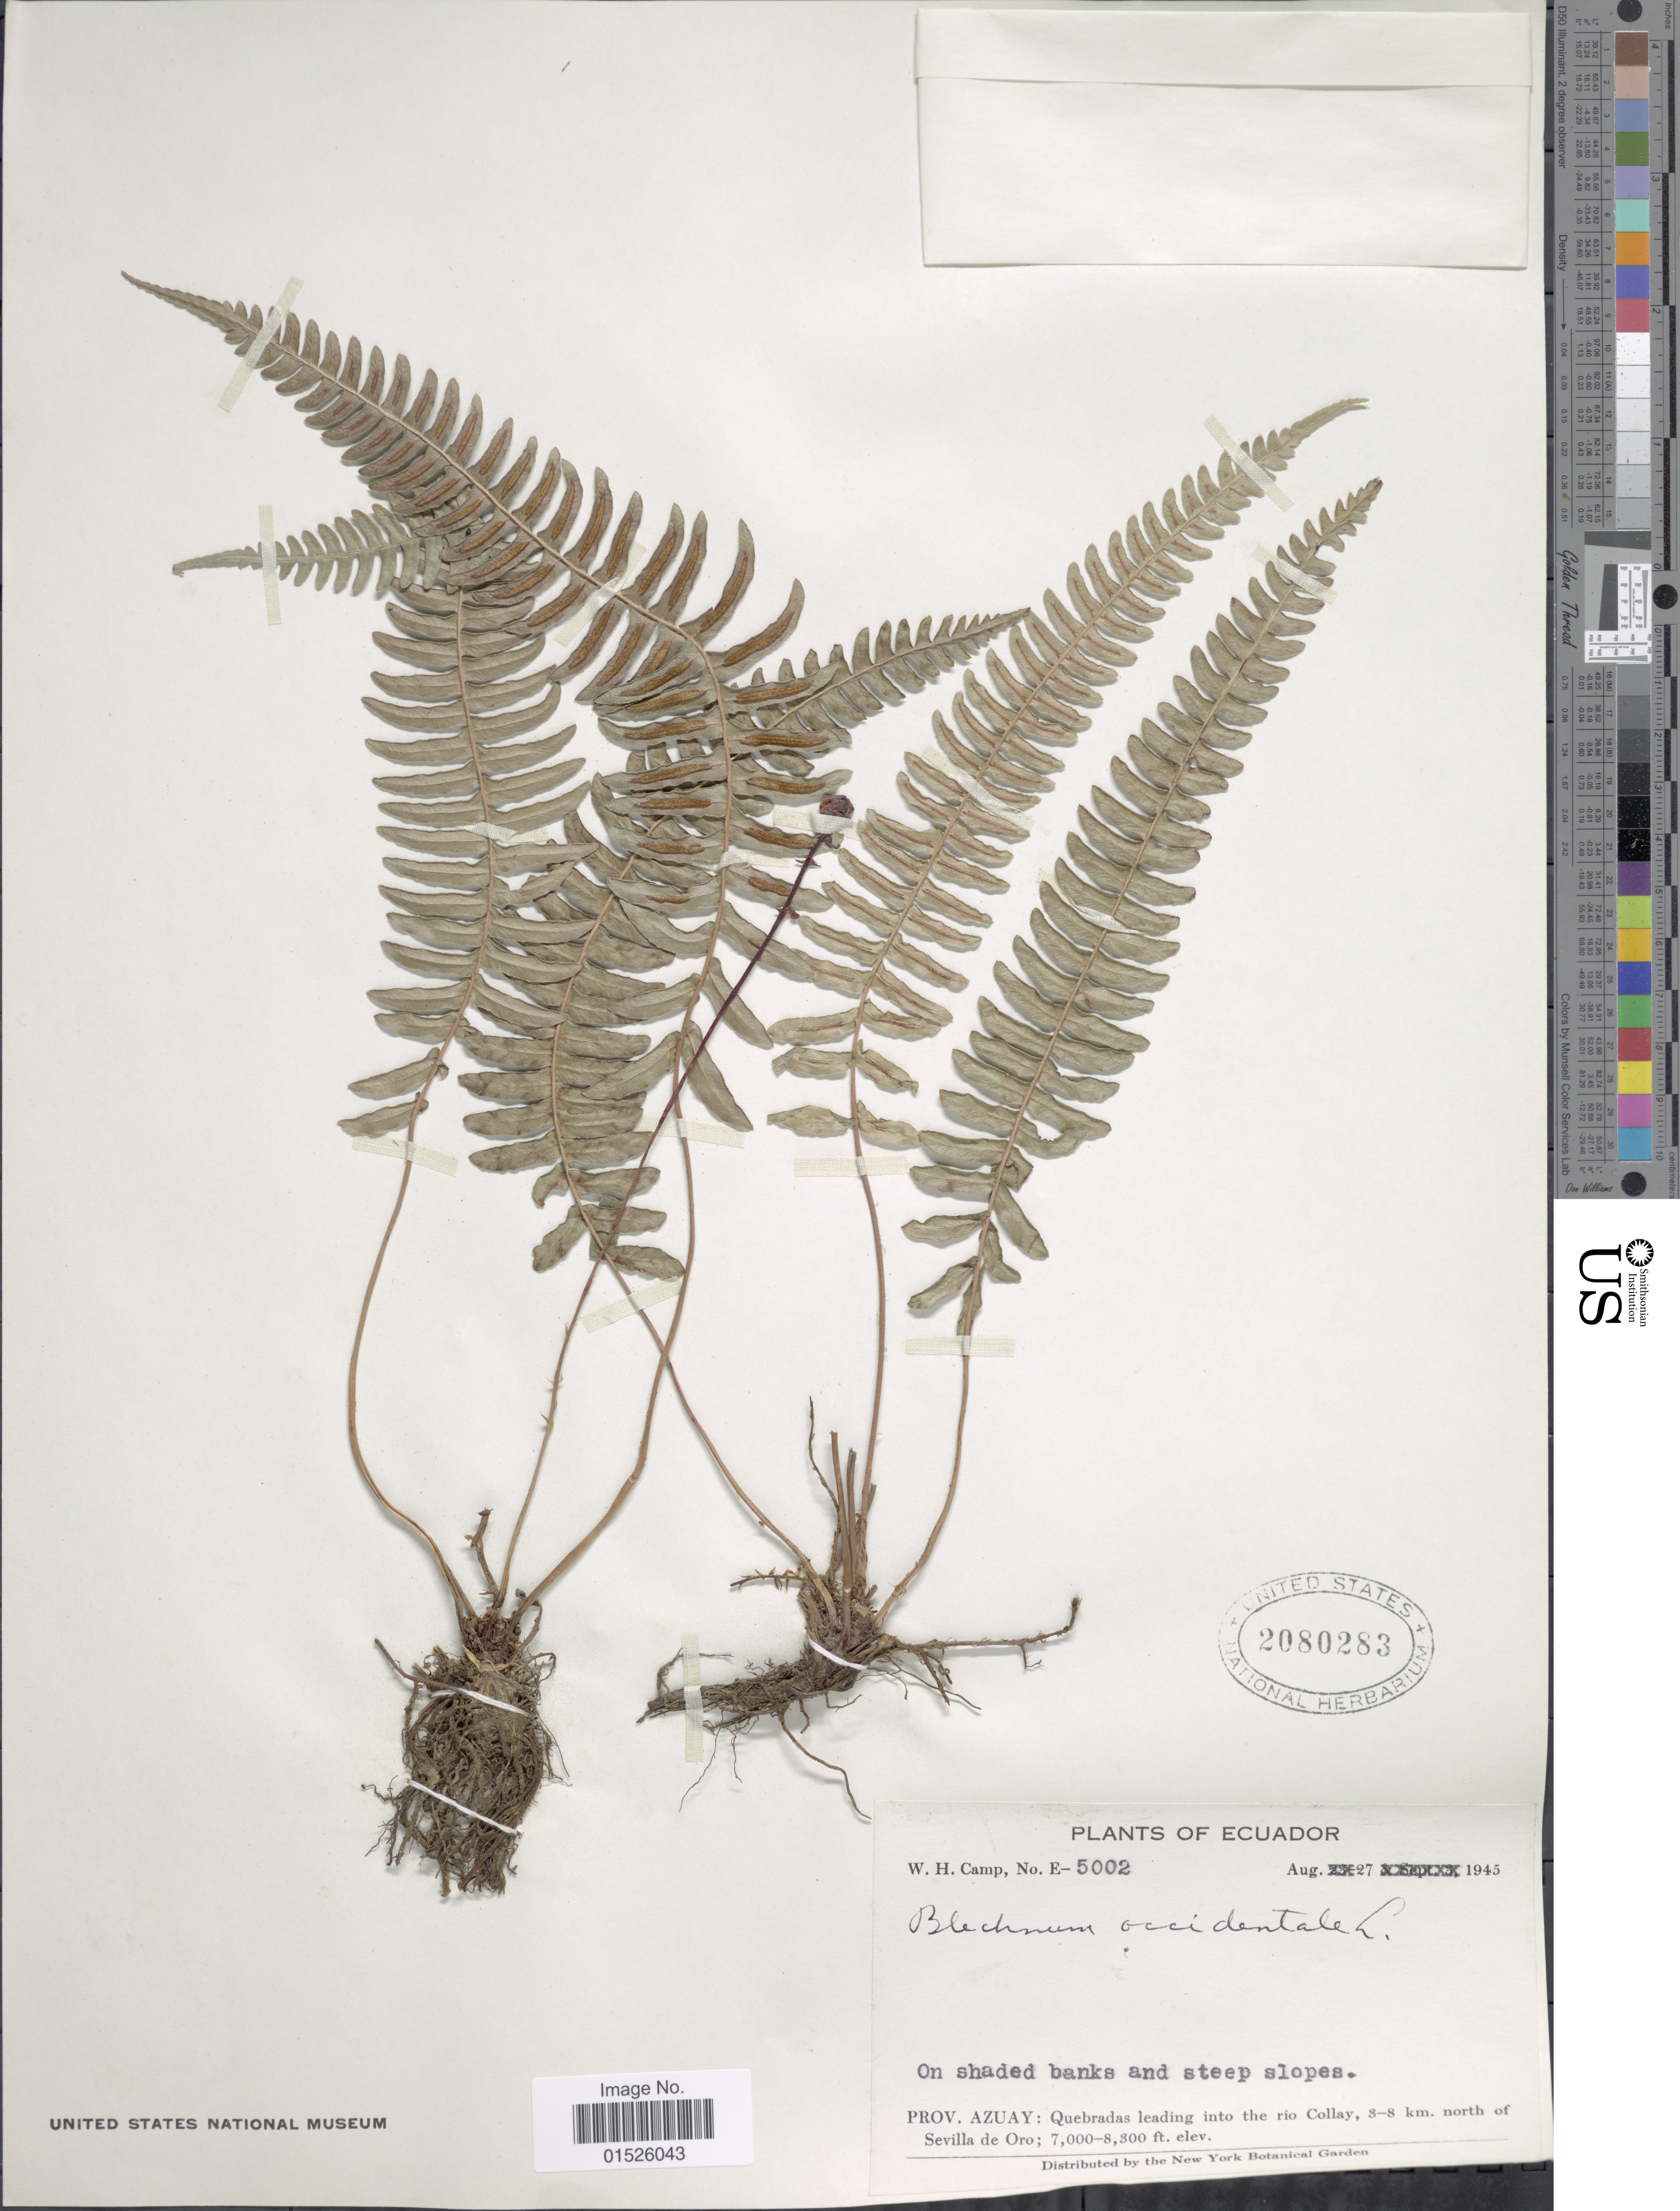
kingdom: Plantae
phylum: Tracheophyta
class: Polypodiopsida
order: Polypodiales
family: Blechnaceae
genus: Blechnum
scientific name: Blechnum glandulosum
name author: Link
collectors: W. H. Camp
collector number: E-5002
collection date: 1945-08-27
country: Ecuador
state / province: Azuay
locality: Ecuador, Prov. Azuay: Quebrada leading into the rio Collay, 3-8 km. north of Sevilla de Oro.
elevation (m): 2134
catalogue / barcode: US 2080283